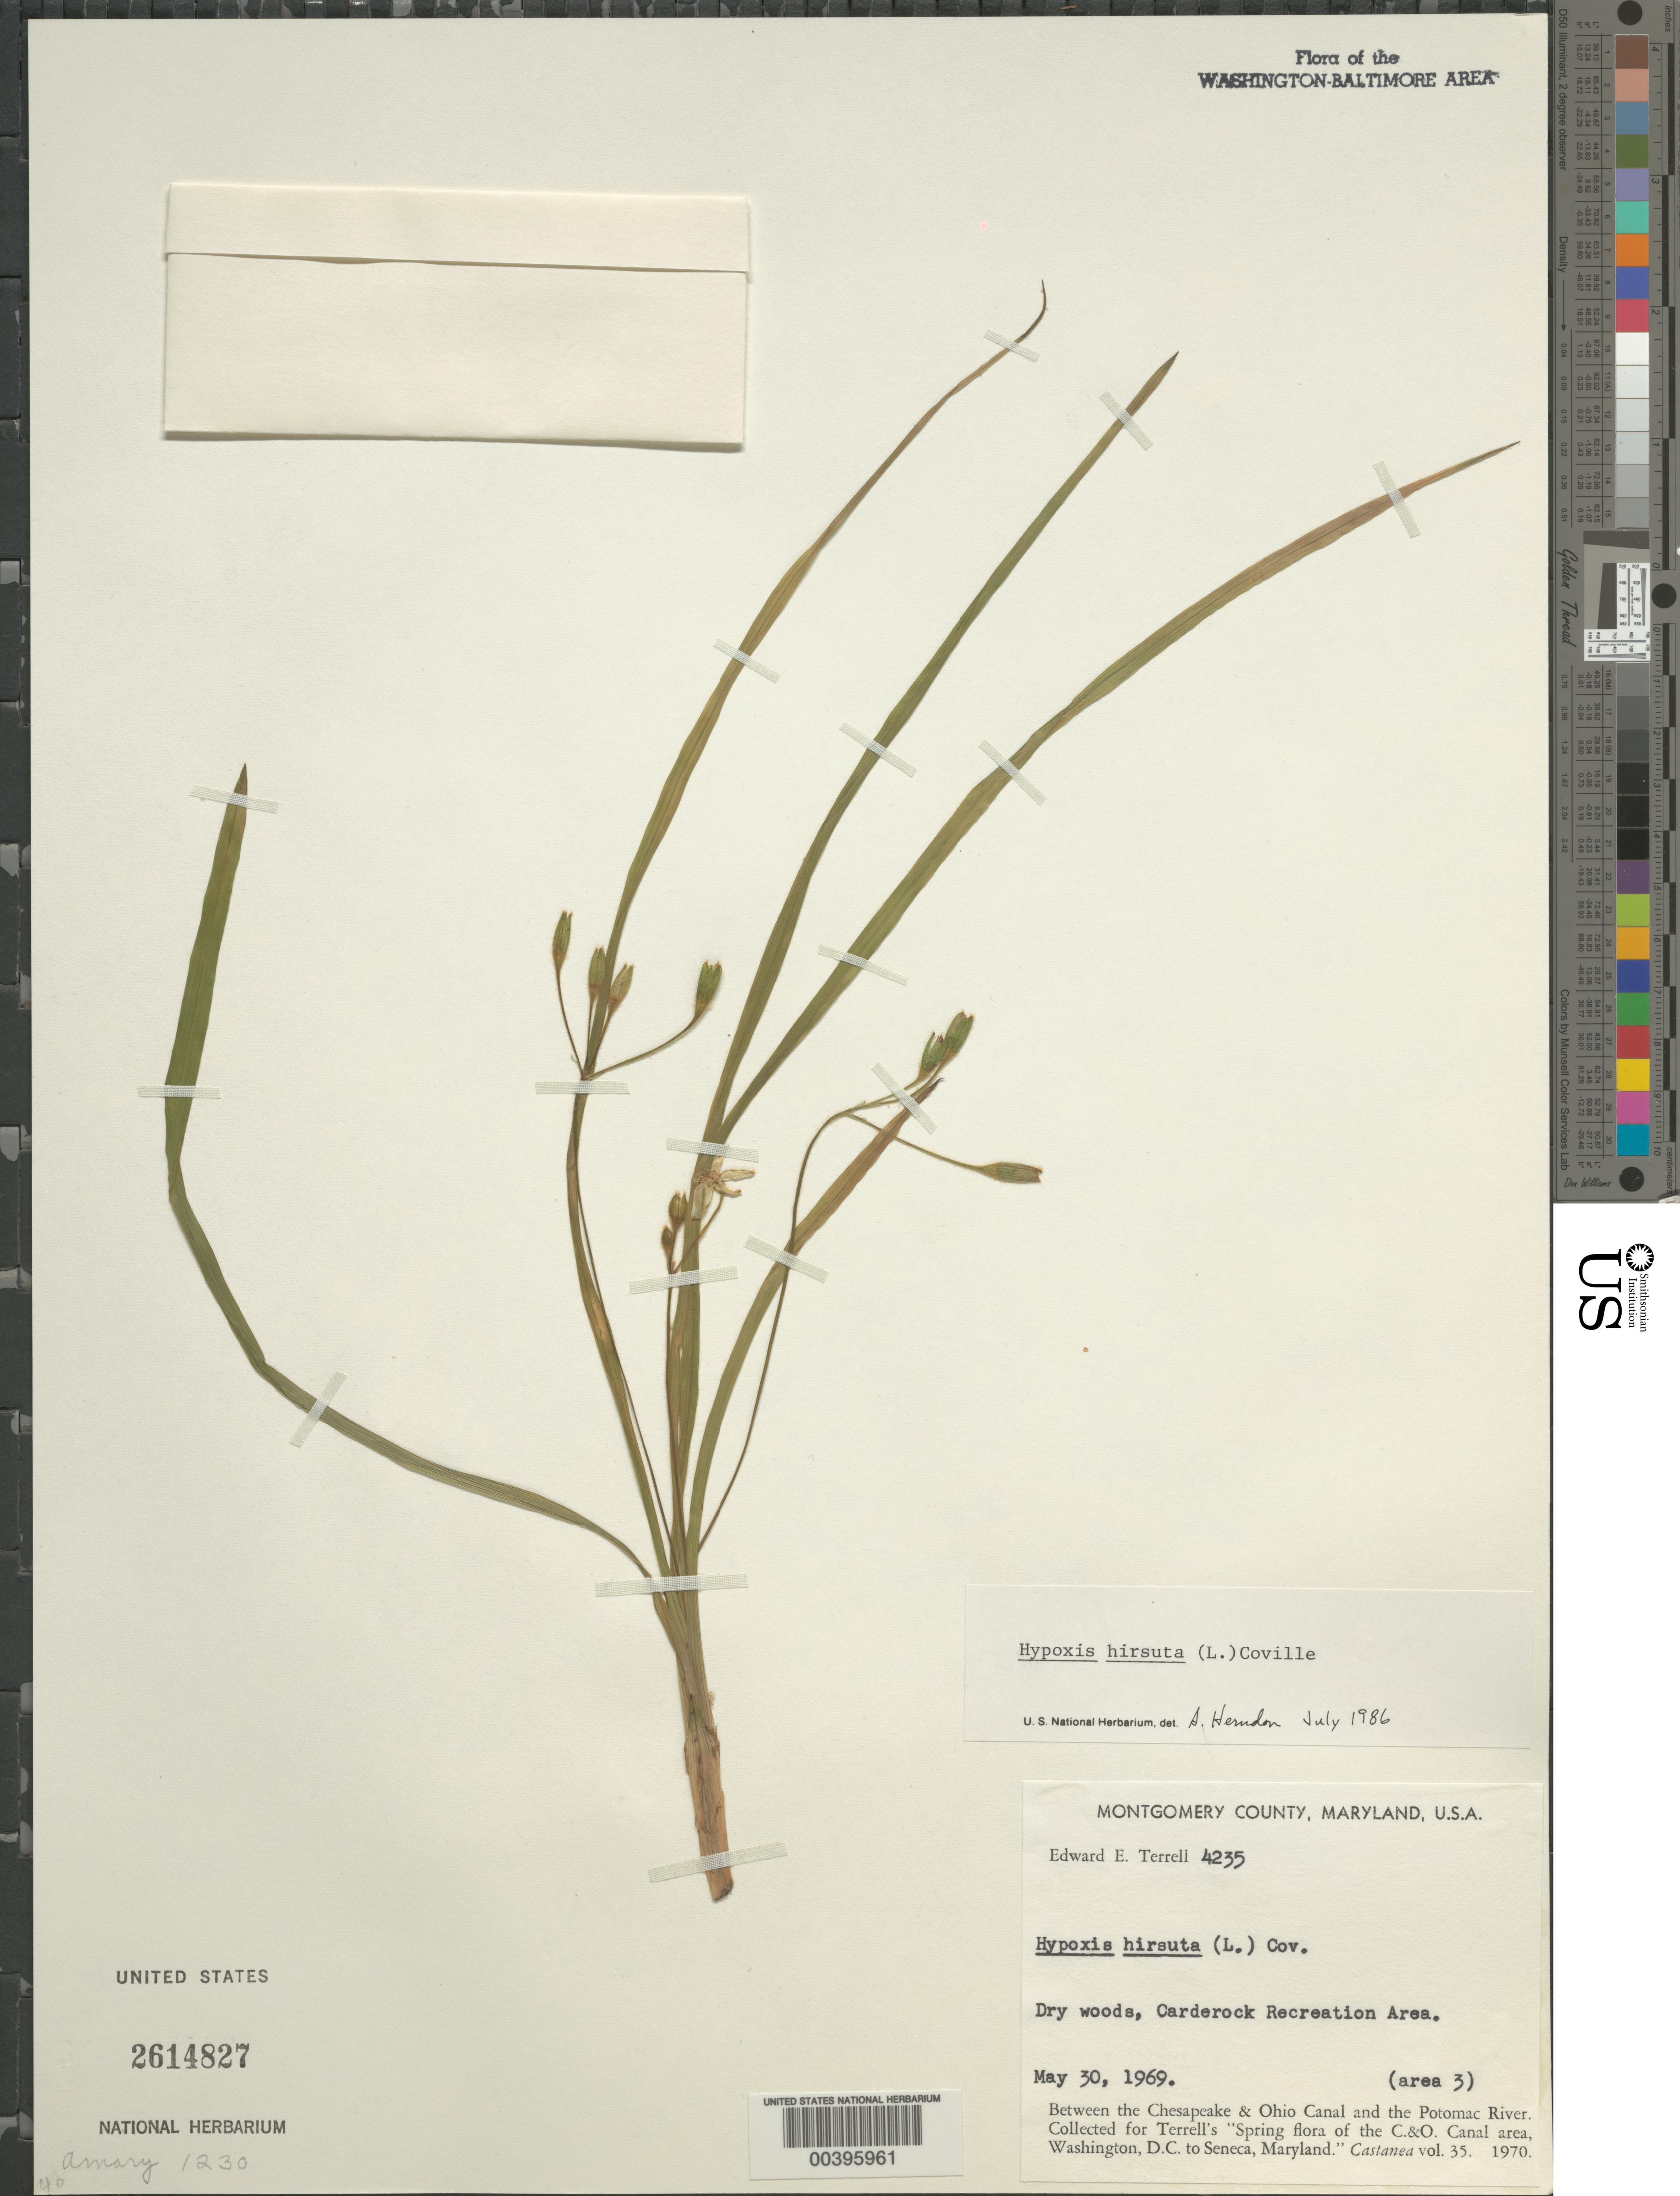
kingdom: Plantae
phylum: Tracheophyta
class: Liliopsida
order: Asparagales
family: Hypoxidaceae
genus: Hypoxis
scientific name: Hypoxis hirsuta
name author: (L.) Coville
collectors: E. E. Terrell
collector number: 4235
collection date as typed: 30 May 1969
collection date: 1969-05-30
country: United States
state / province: Maryland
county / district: Montgomery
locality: Carderock Recreation Area C. & O. Canal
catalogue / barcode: US 2614827